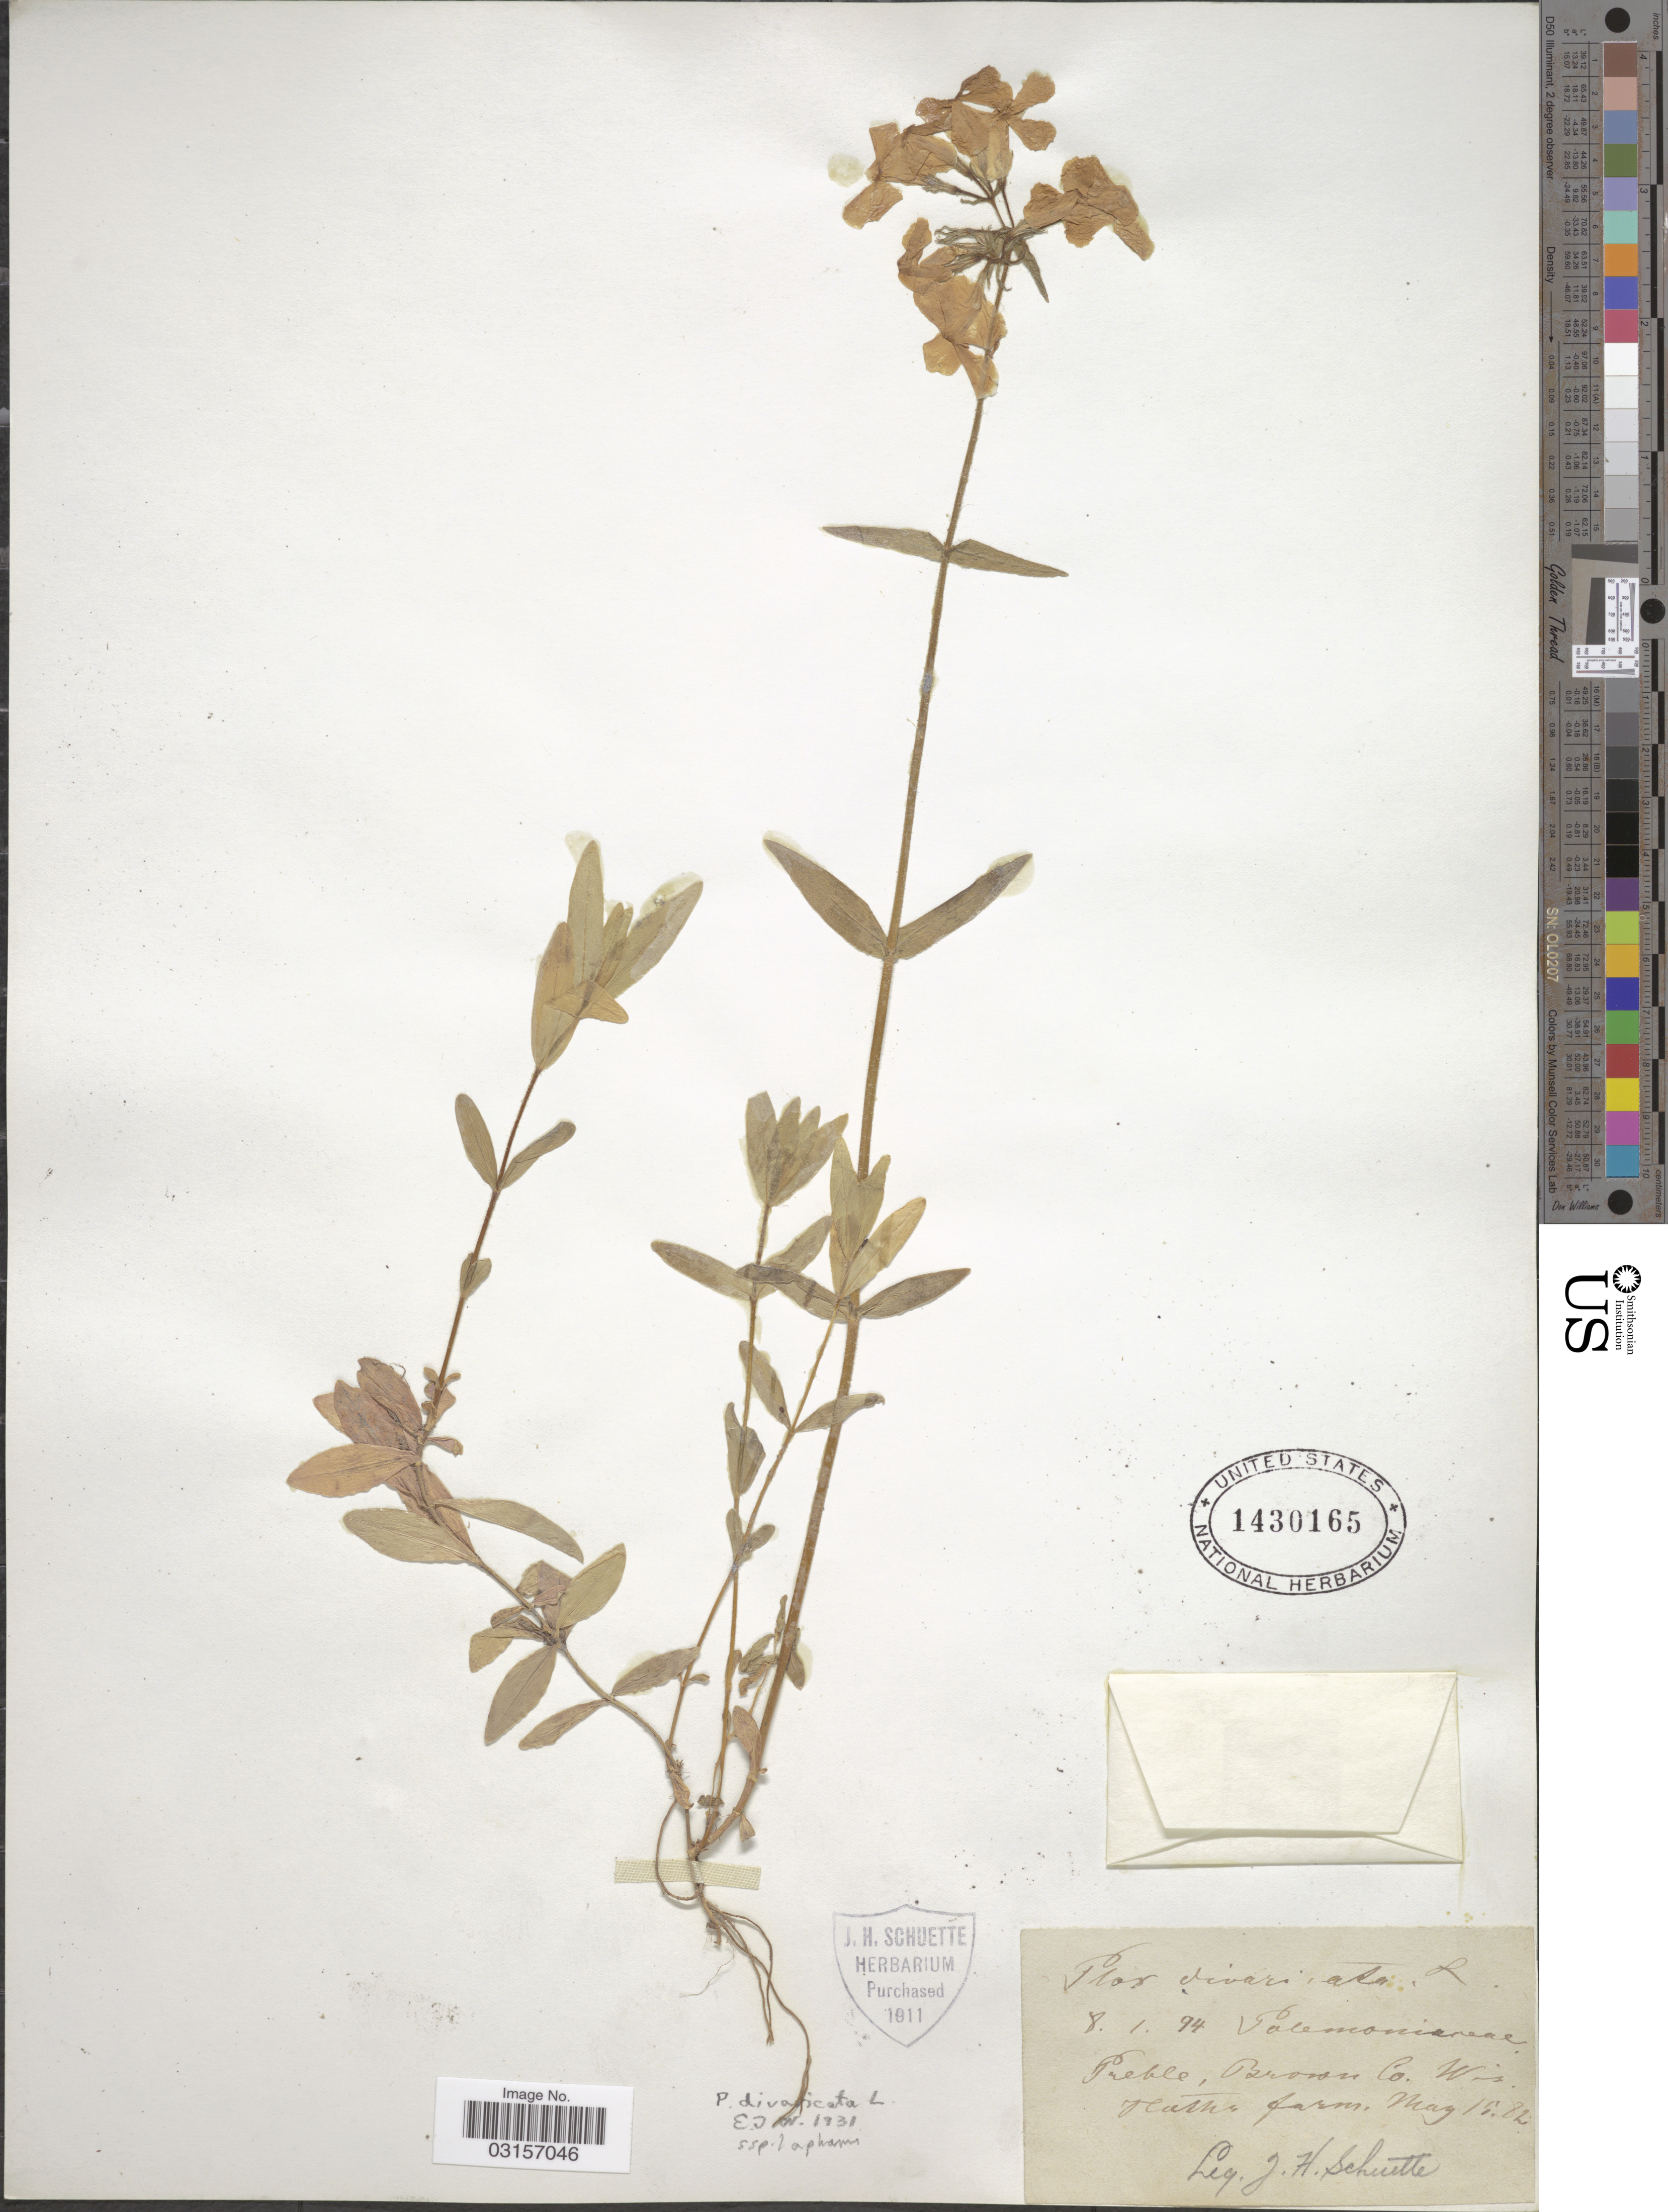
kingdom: Plantae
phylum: Tracheophyta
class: Magnoliopsida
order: Ericales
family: Polemoniaceae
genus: Phlox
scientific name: Phlox divaricata subsp. laphamii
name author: (Alph. Wood) Wherry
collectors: J. H. Schuette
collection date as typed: Transcribed d/m/y: 8/1/94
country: United States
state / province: Wisconsin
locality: Preble, Brown Co., Hathe farm.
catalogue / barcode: US 1430165